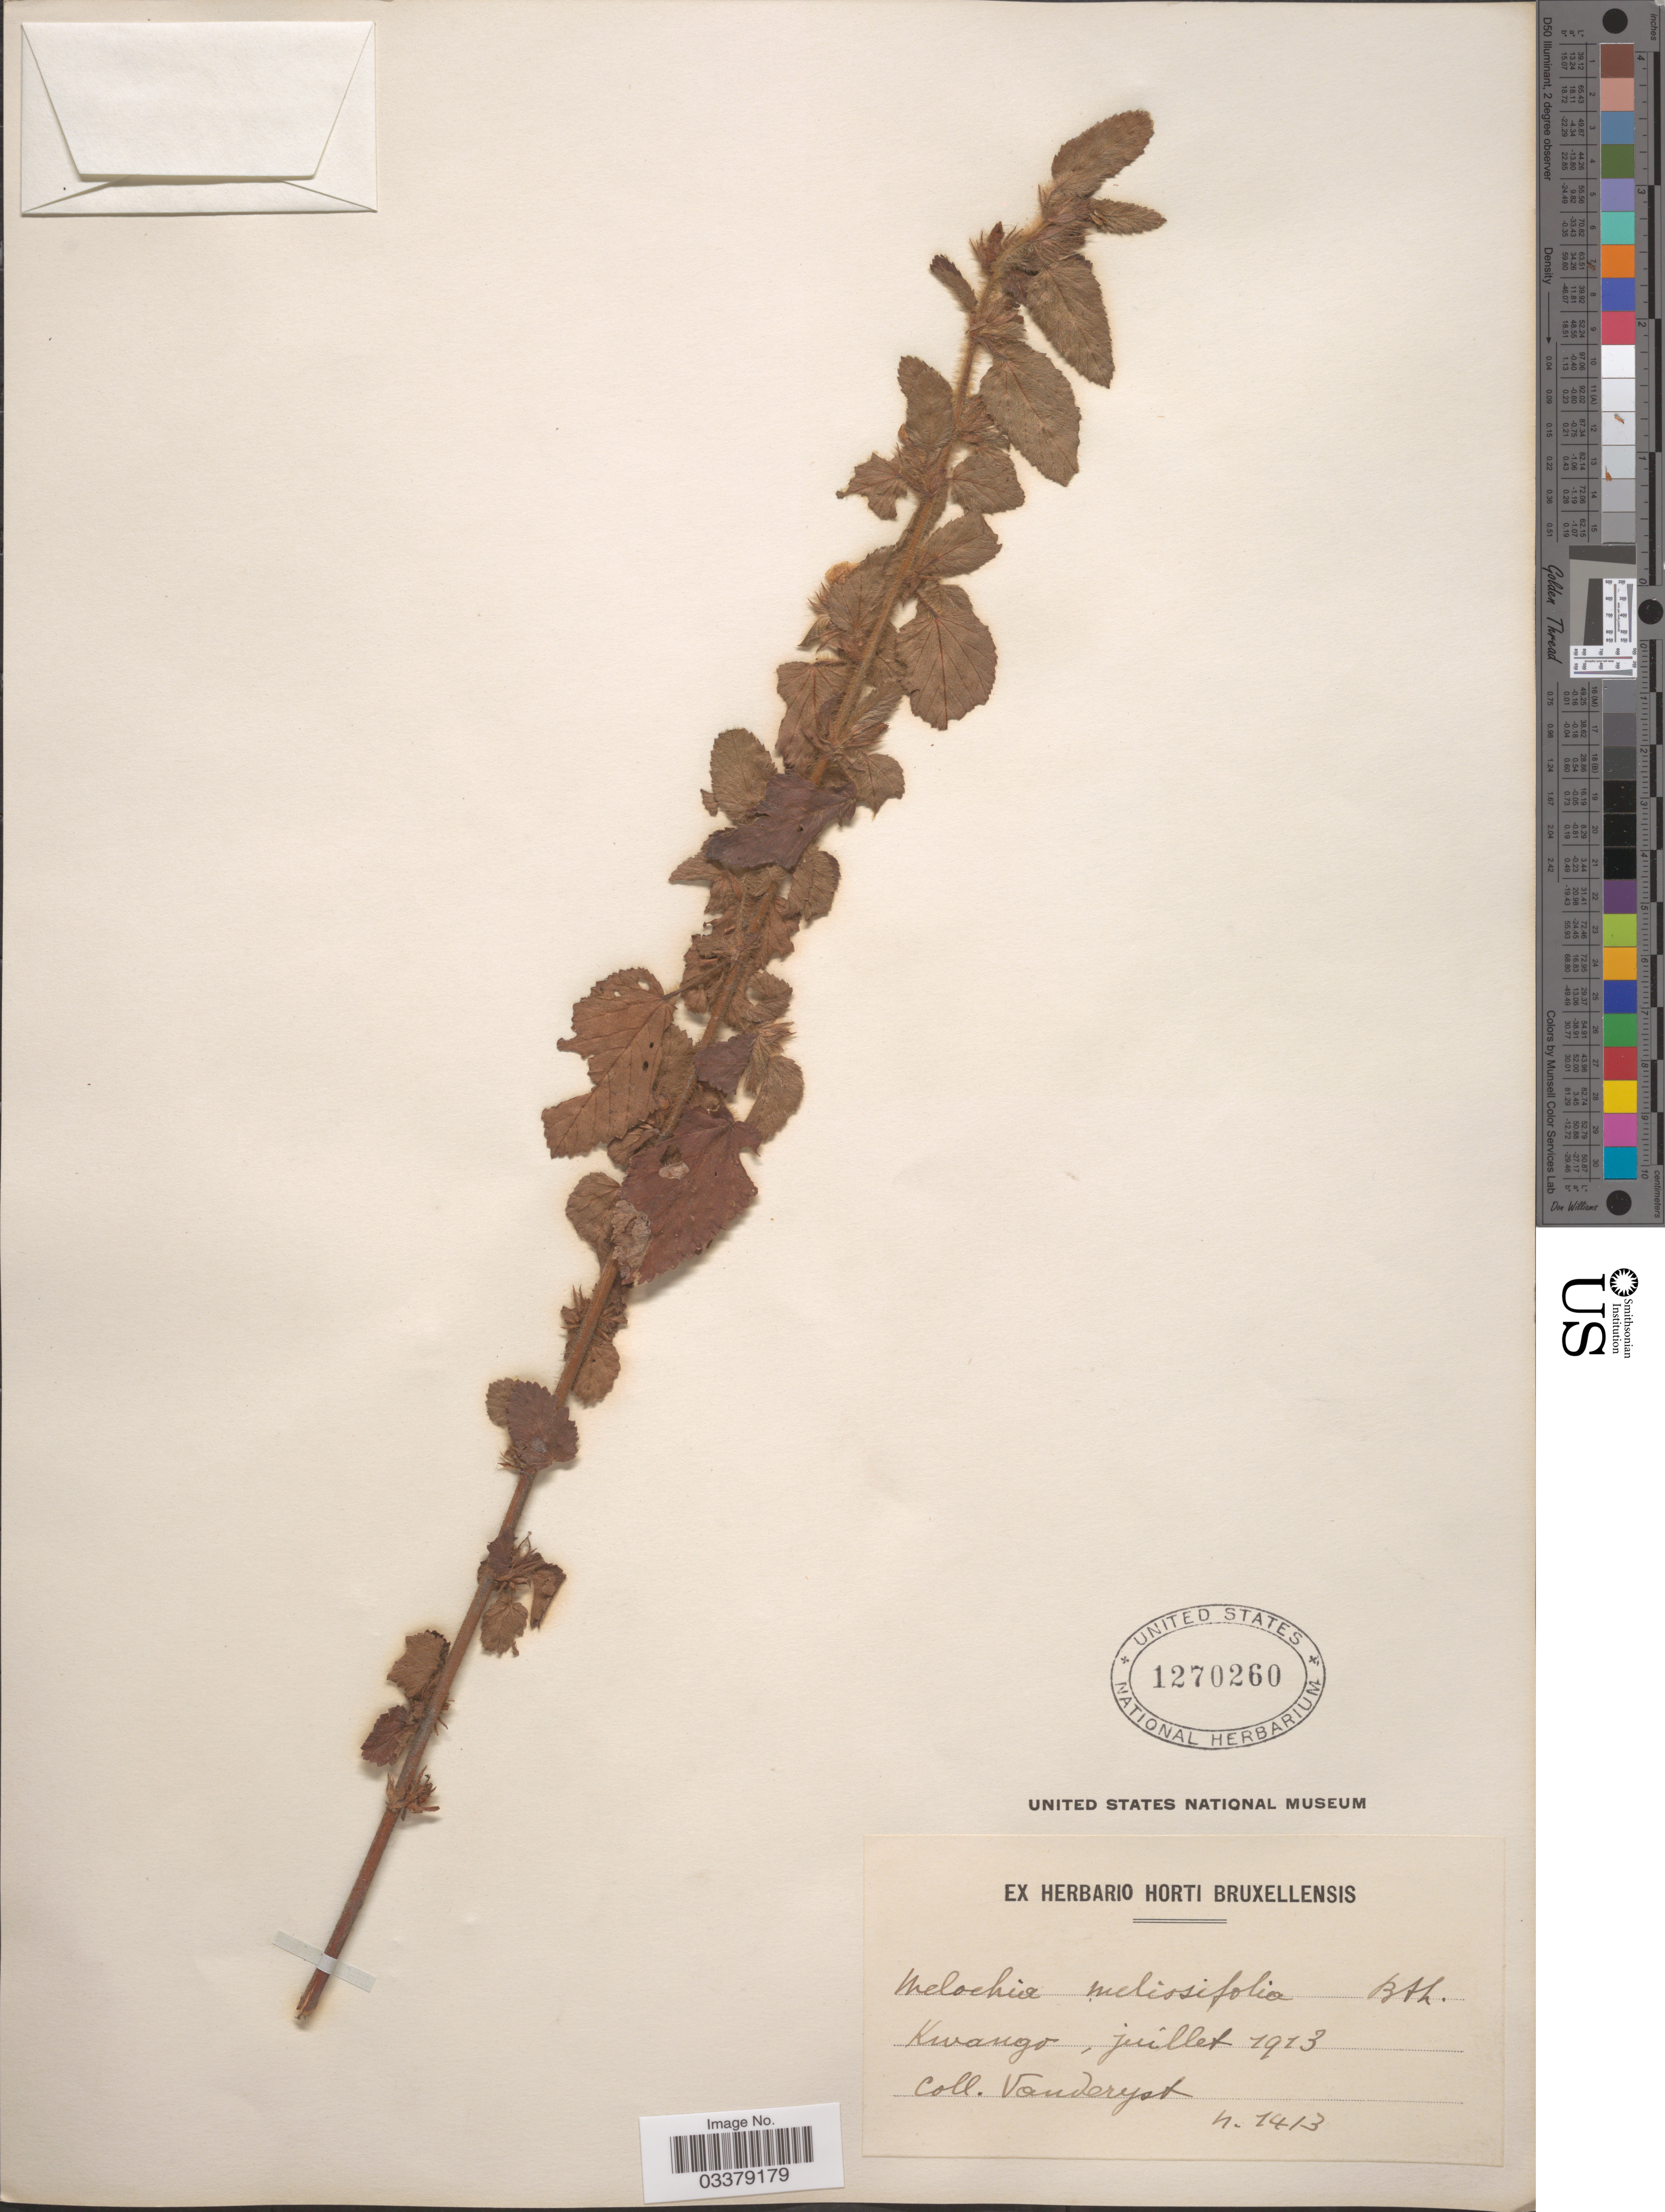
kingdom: Plantae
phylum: Tracheophyta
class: Magnoliopsida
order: Malvales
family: Malvaceae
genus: Melochia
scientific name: Melochia bracteosa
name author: Hoffmann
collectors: Vanderyst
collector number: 1413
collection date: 1913-07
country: Congo, Democratic Republic of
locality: Kwango.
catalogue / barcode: US 1270260